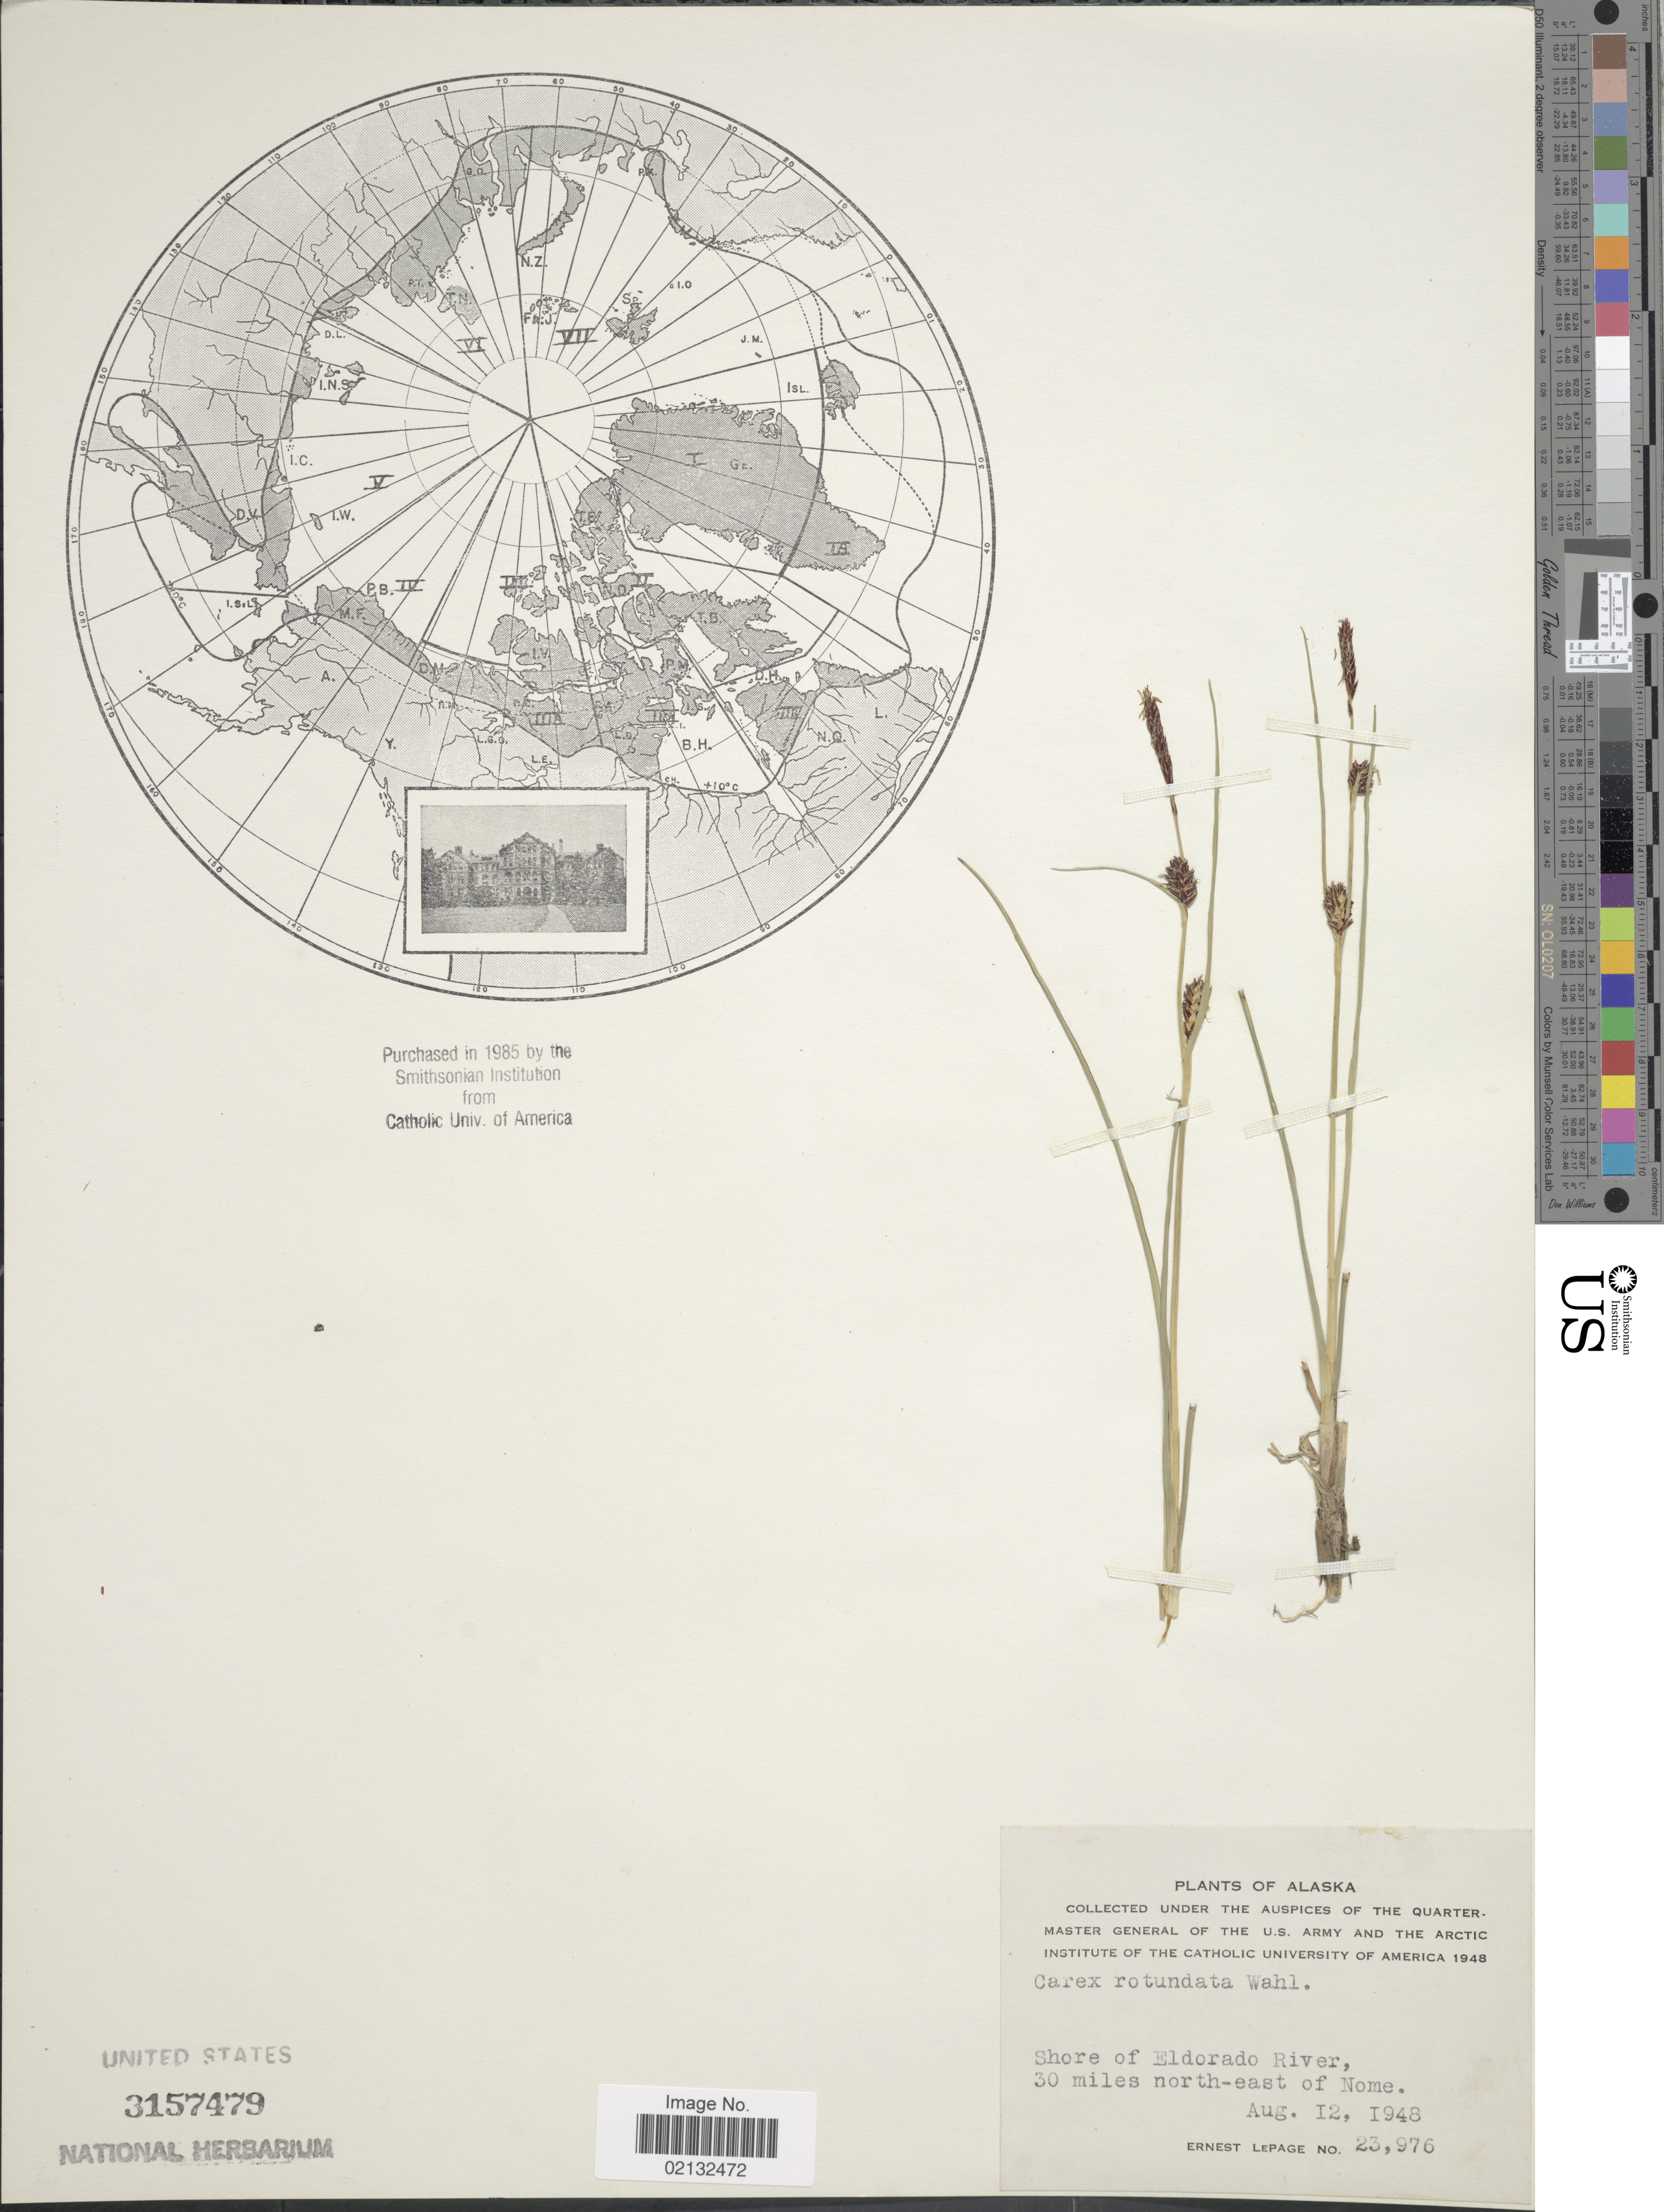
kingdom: Plantae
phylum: Tracheophyta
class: Liliopsida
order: Poales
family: Cyperaceae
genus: Carex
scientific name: Carex rotundata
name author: Wahlenb.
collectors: E. Lepage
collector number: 23976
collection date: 1948-08-12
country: United States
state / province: Alaska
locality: Shore of Eldorado River, 30 miles north-east of nome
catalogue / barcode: US 3157479